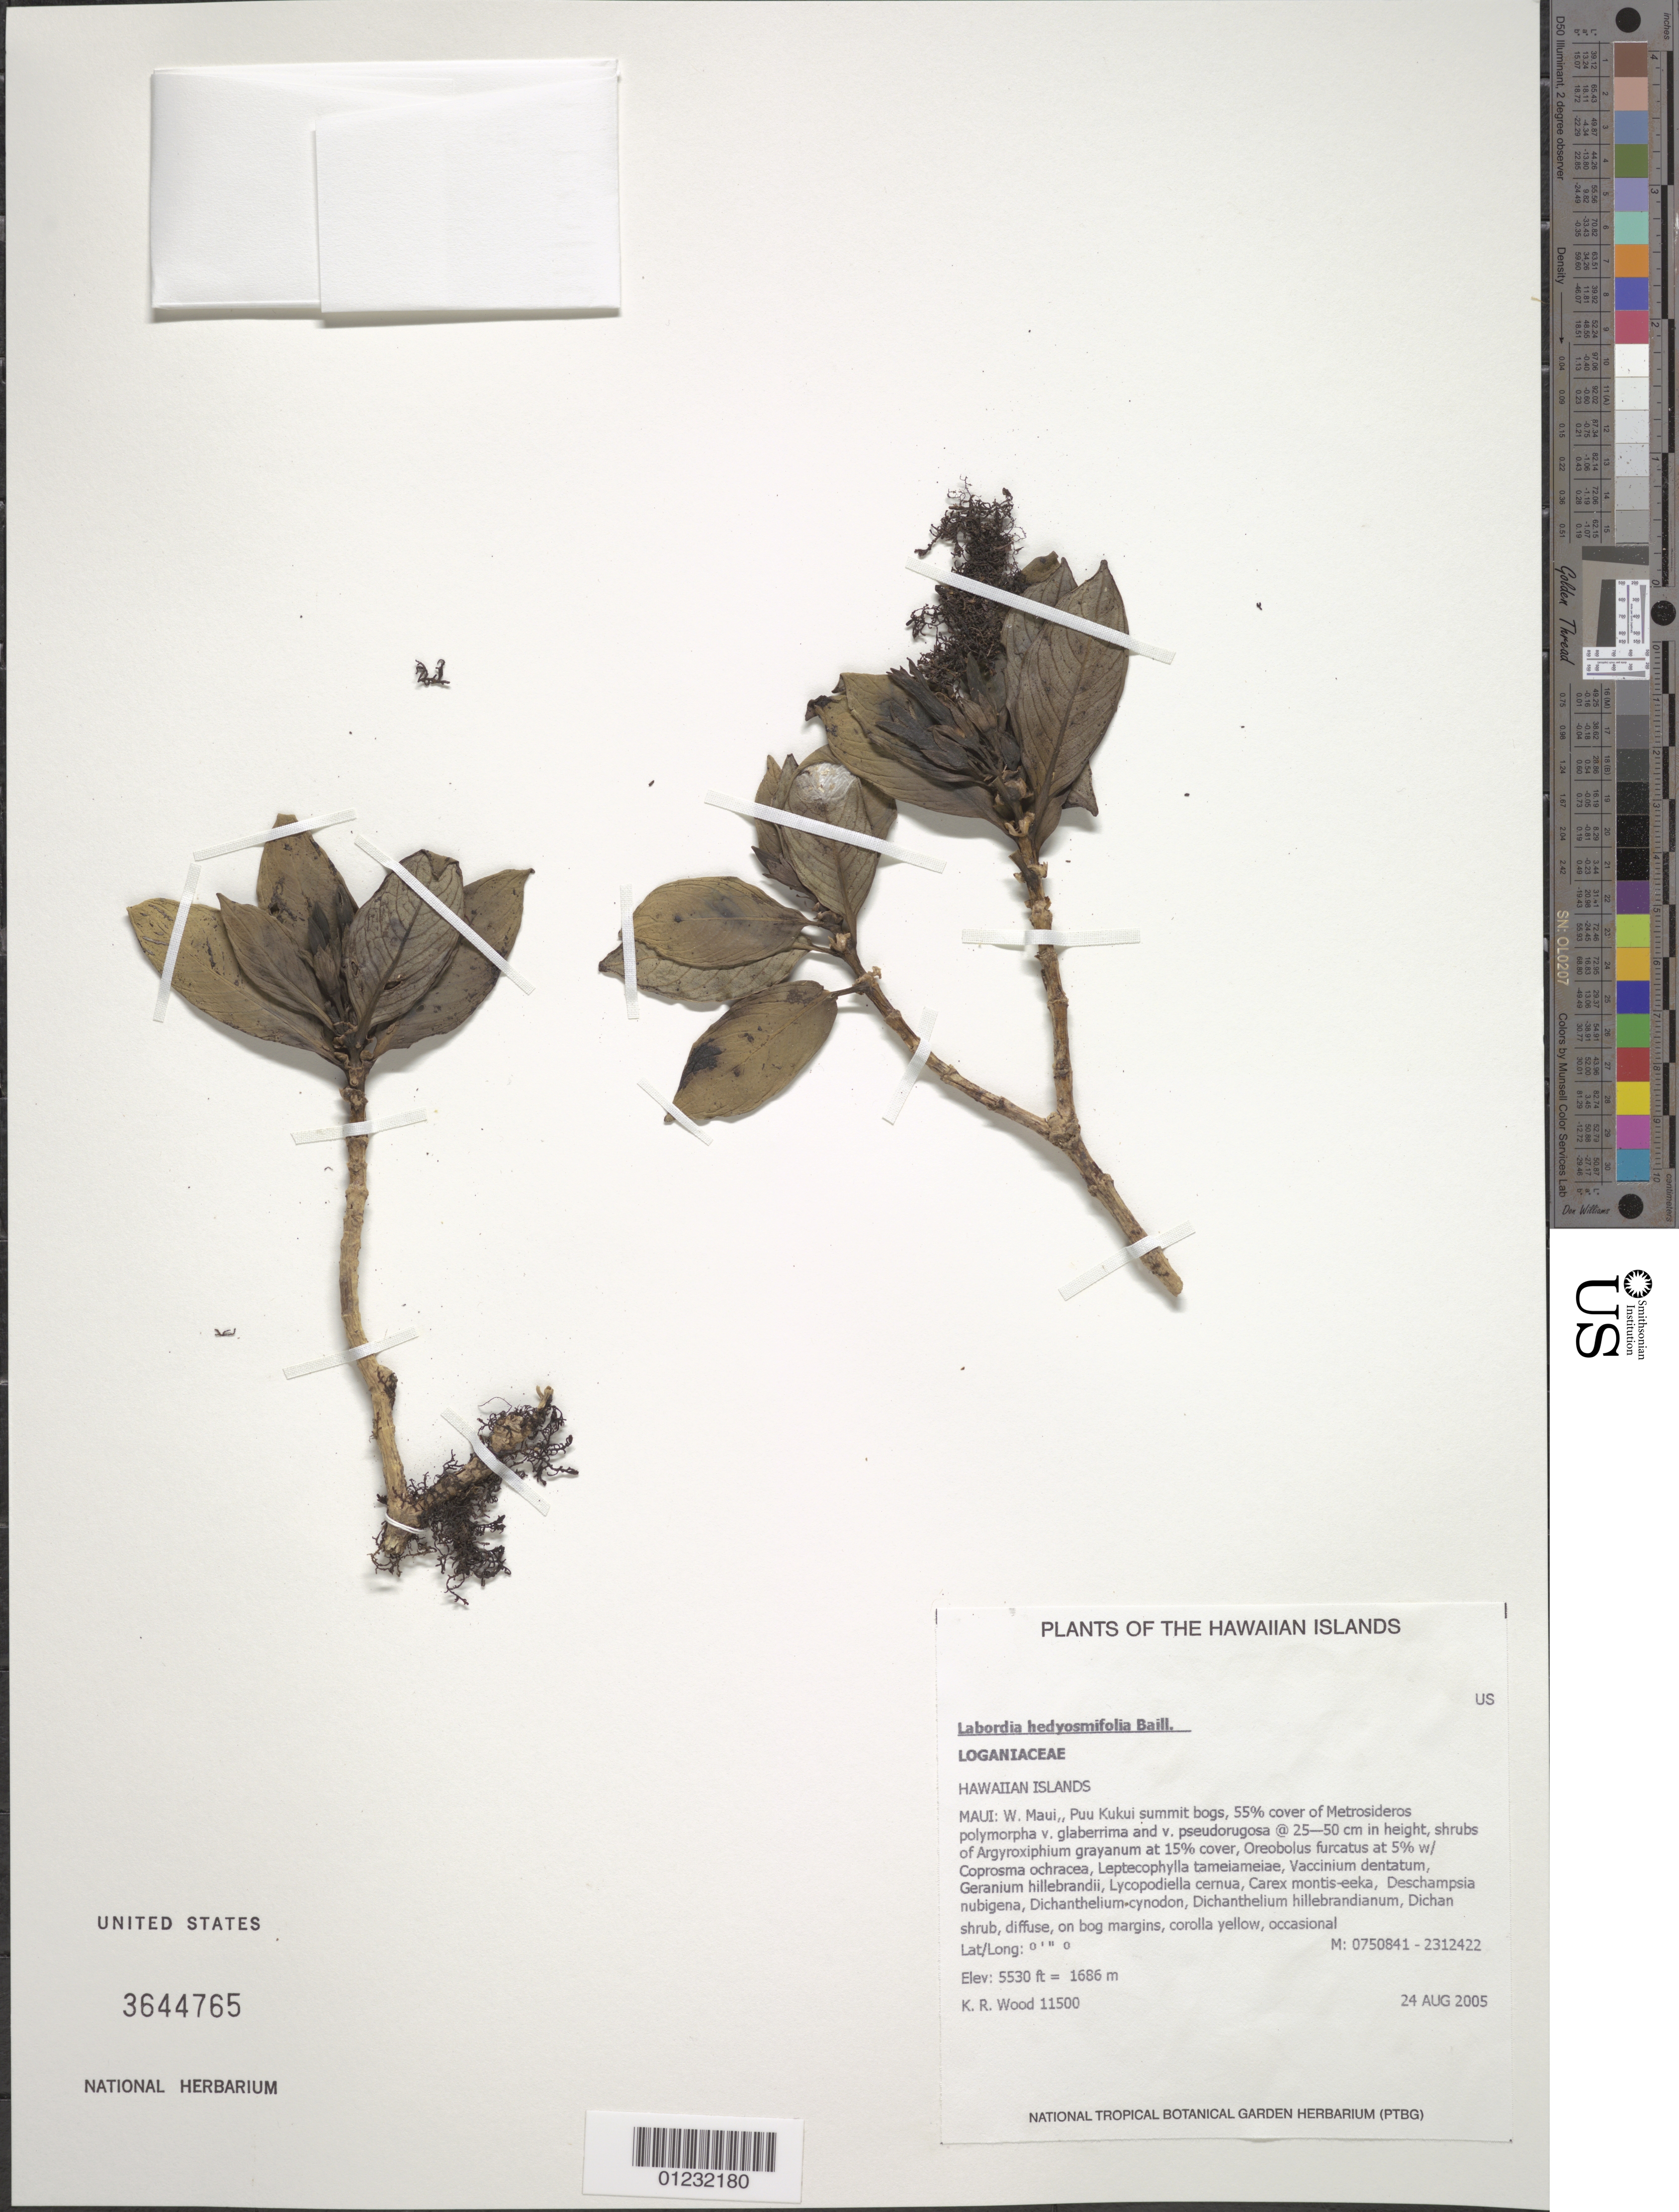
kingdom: Plantae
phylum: Tracheophyta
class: Magnoliopsida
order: Gentianales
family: Loganiaceae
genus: Geniostoma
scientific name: Geniostoma hedyosmifolium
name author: (Baill.) Byng & Christenh.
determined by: Wagner, W. L., (BOT), Smithsonian Institution - National Museum of Natural History (UNITED STATES)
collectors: K. R. Wood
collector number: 11500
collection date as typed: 24 Aug 2005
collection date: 2005-08-24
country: United States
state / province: Hawaii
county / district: Maui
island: Maui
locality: West Maui, Puu Kukui summit bogs.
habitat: Bog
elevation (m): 1686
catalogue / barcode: US 3644765